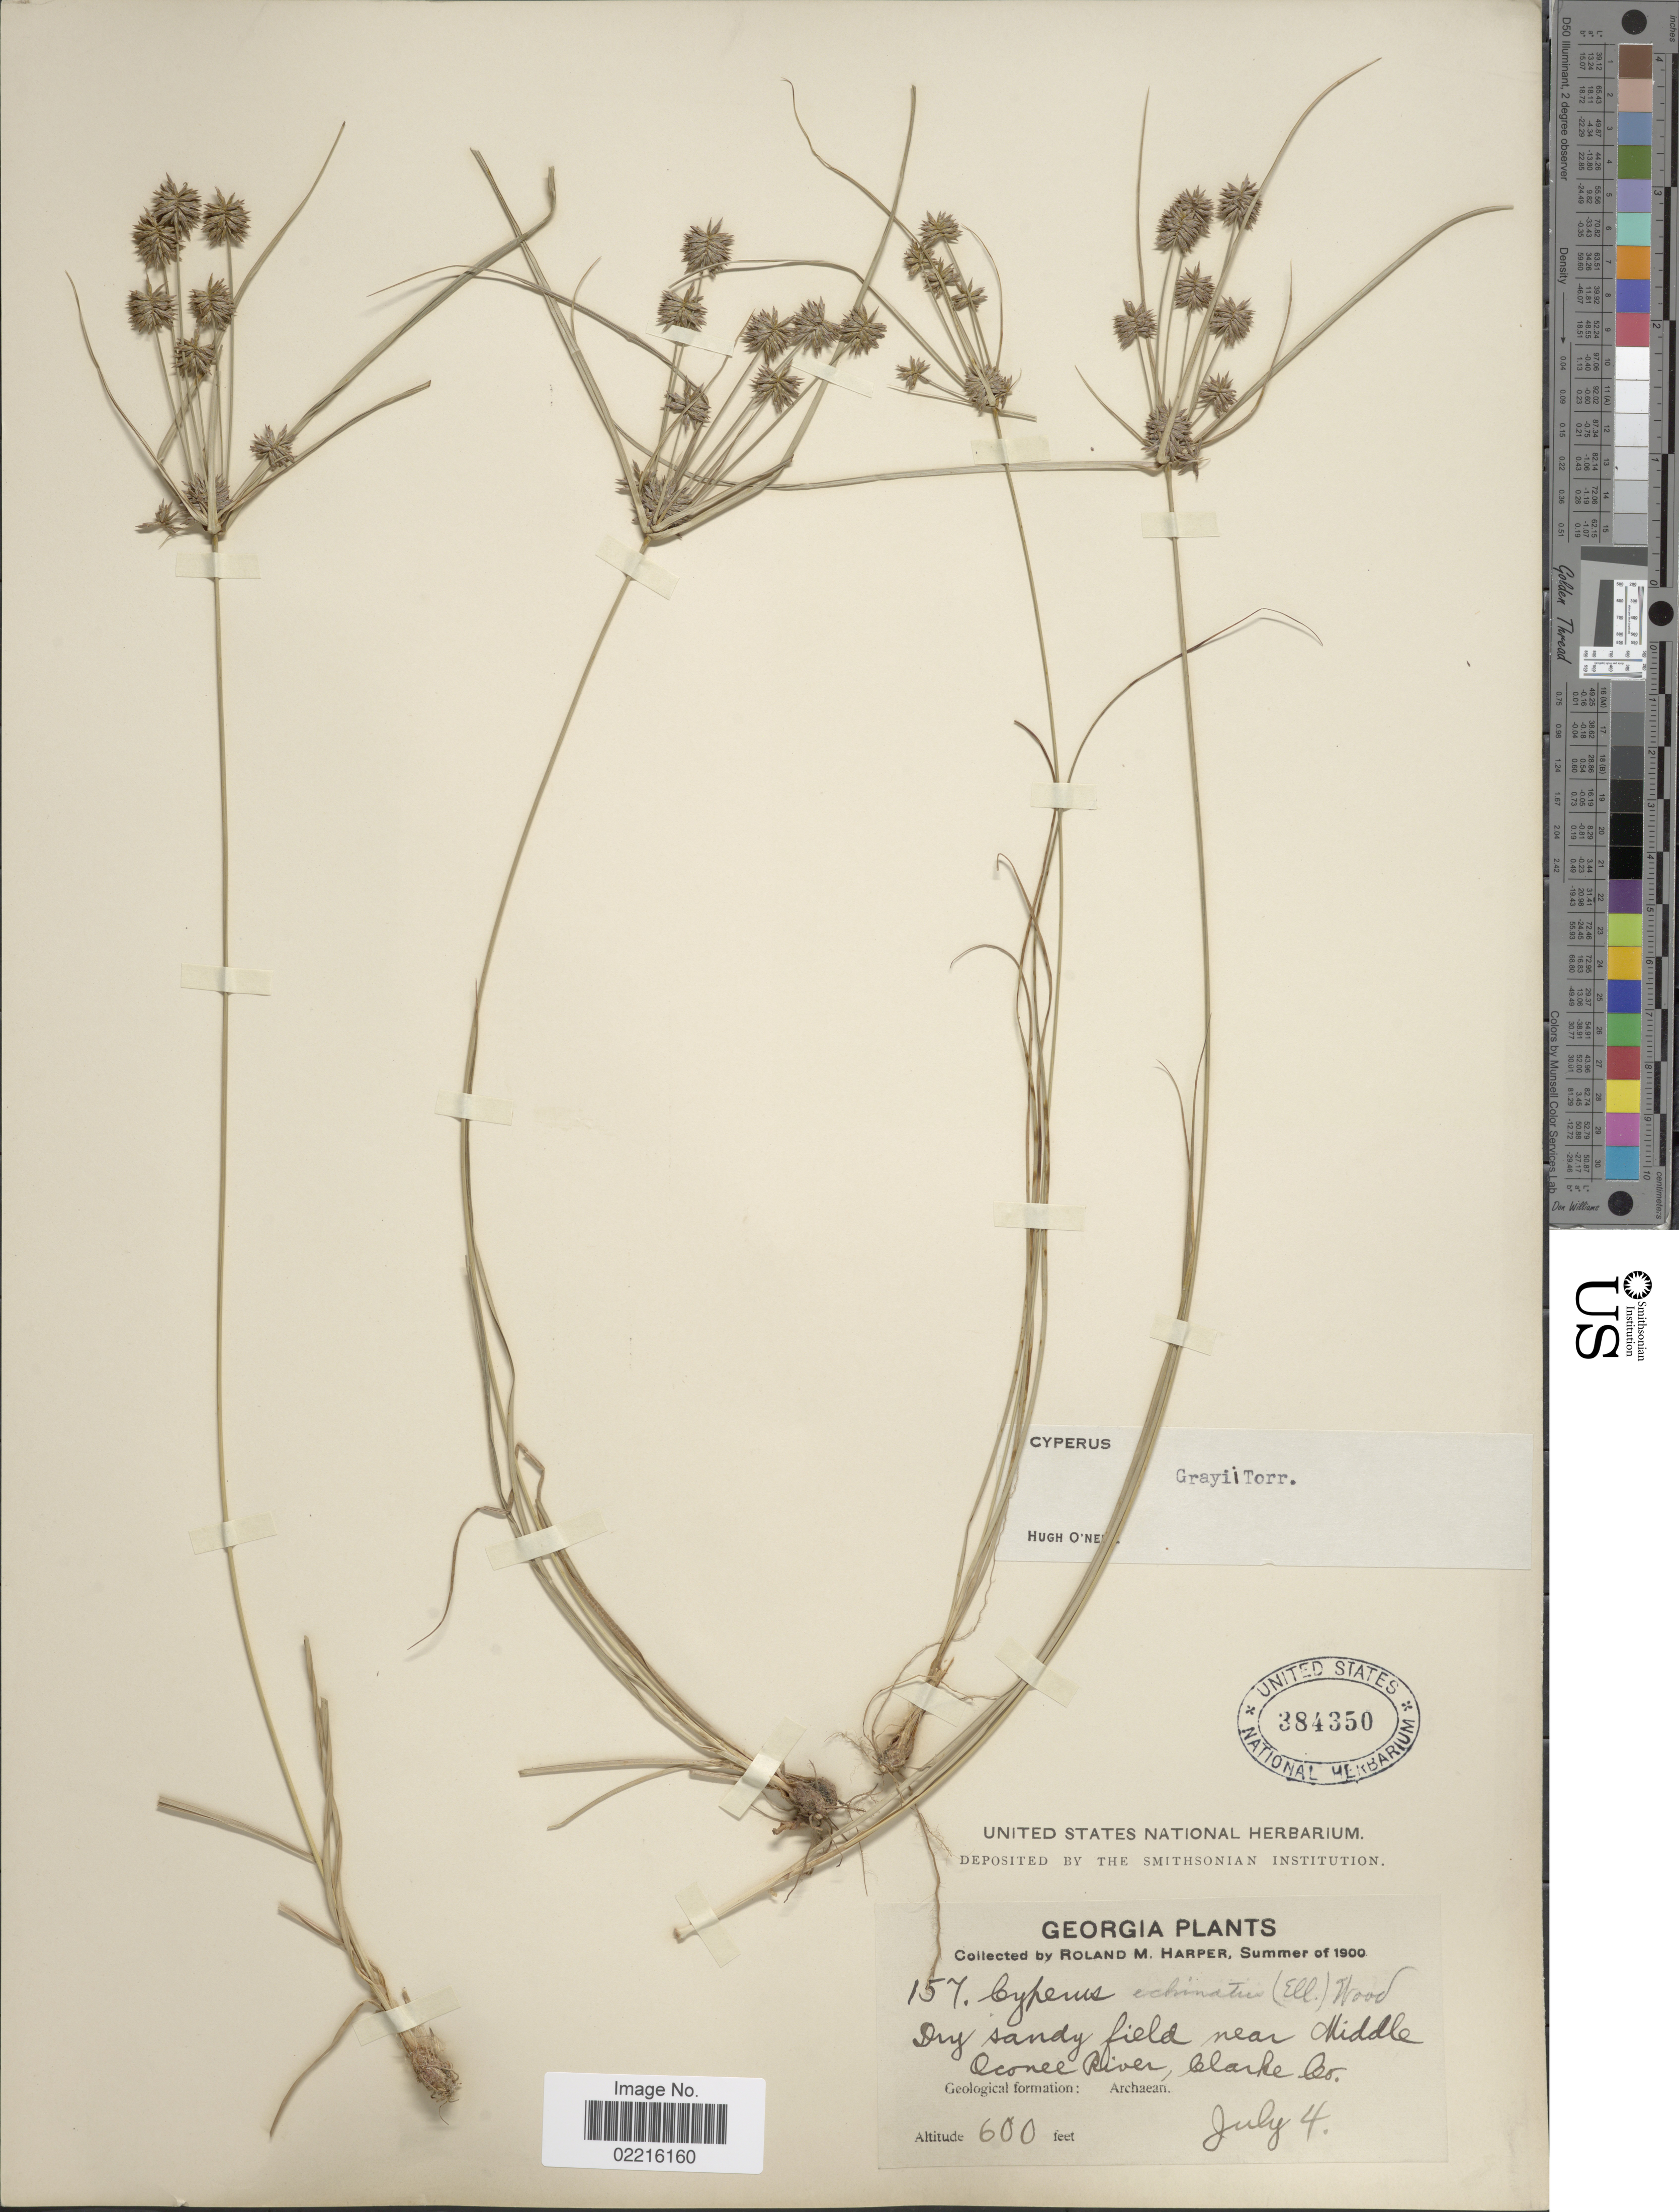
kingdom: Plantae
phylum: Tracheophyta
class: Liliopsida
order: Poales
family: Cyperaceae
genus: Cyperus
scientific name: Cyperus grayi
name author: Torr.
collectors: R. M. Harper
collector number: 157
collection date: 1900-07-04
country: United States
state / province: Georgia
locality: Dry sandy field near Middle Oconee River, Clarke Co, Geological formation: Archaen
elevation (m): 183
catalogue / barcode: US 384350